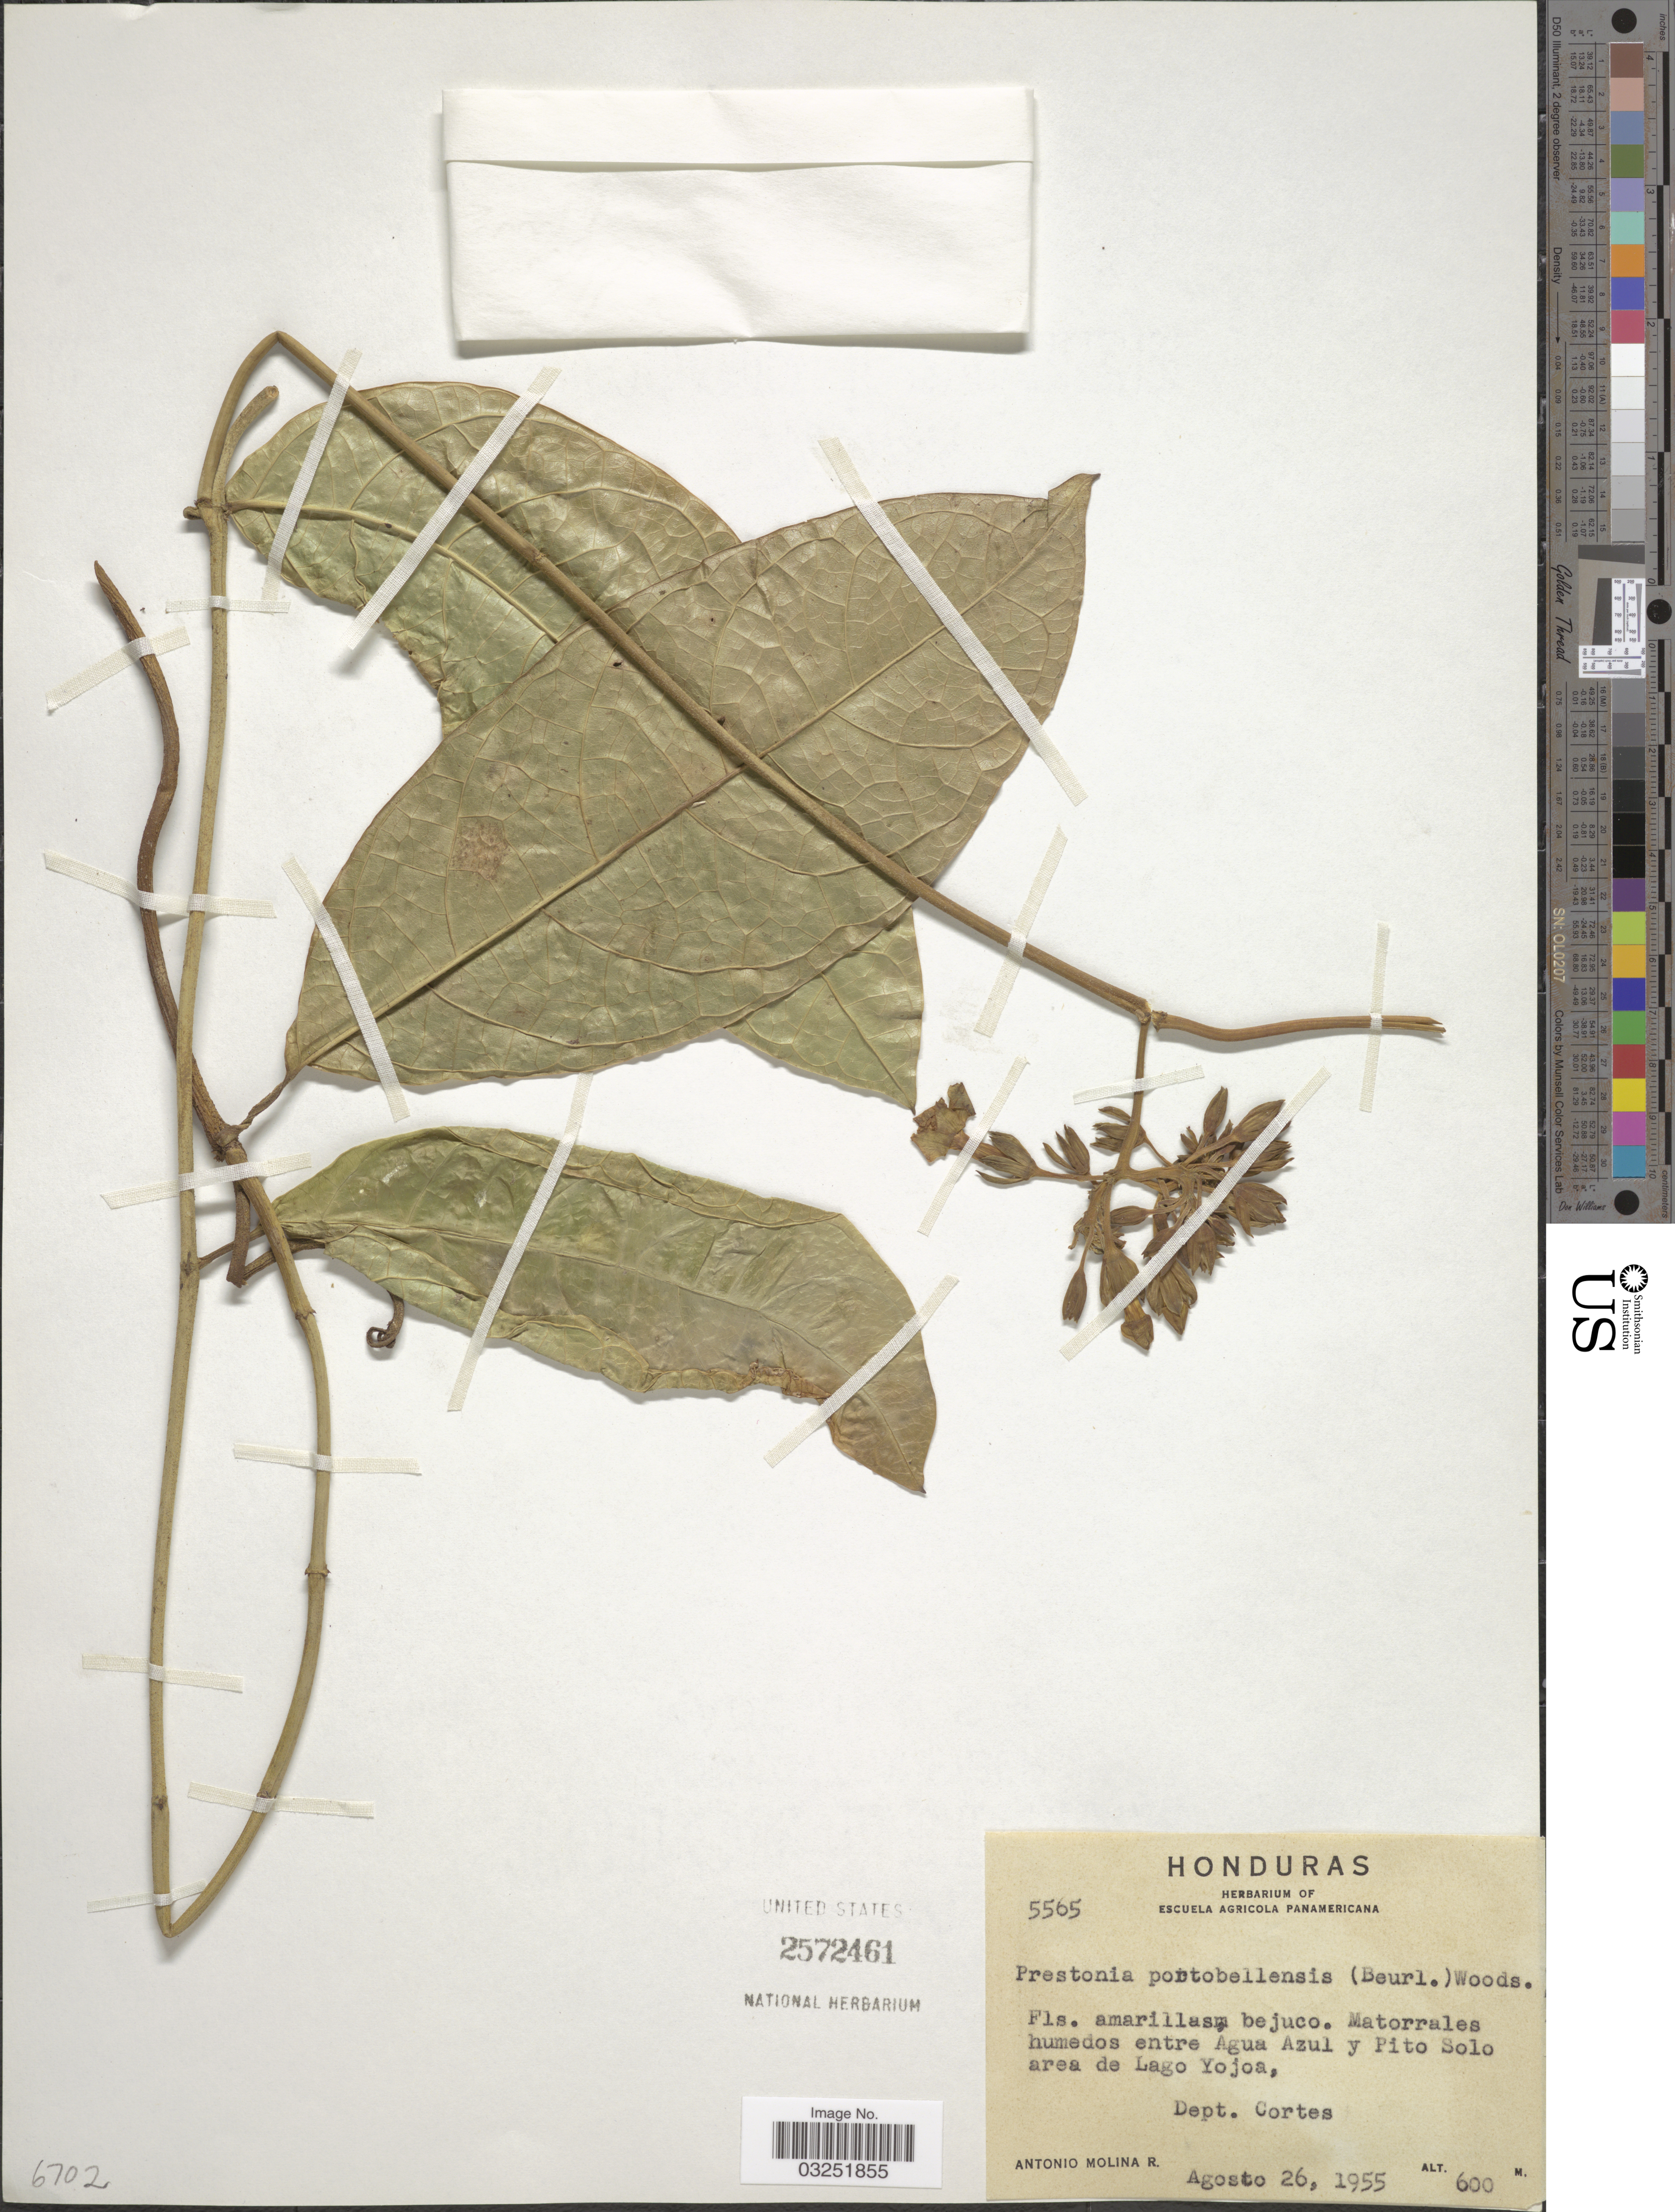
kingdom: Plantae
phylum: Tracheophyta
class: Magnoliopsida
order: Gentianales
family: Apocynaceae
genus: Prestonia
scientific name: Prestonia portobellensis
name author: (Beurl.) Woodson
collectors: A. Molina R.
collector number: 5565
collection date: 1955-08-26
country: Honduras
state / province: Cortés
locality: Matorrales humedos entre Agua Azul y Pito Solo area de Lago Yojoa, Dept. Cortes.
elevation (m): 600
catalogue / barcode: US 2572461